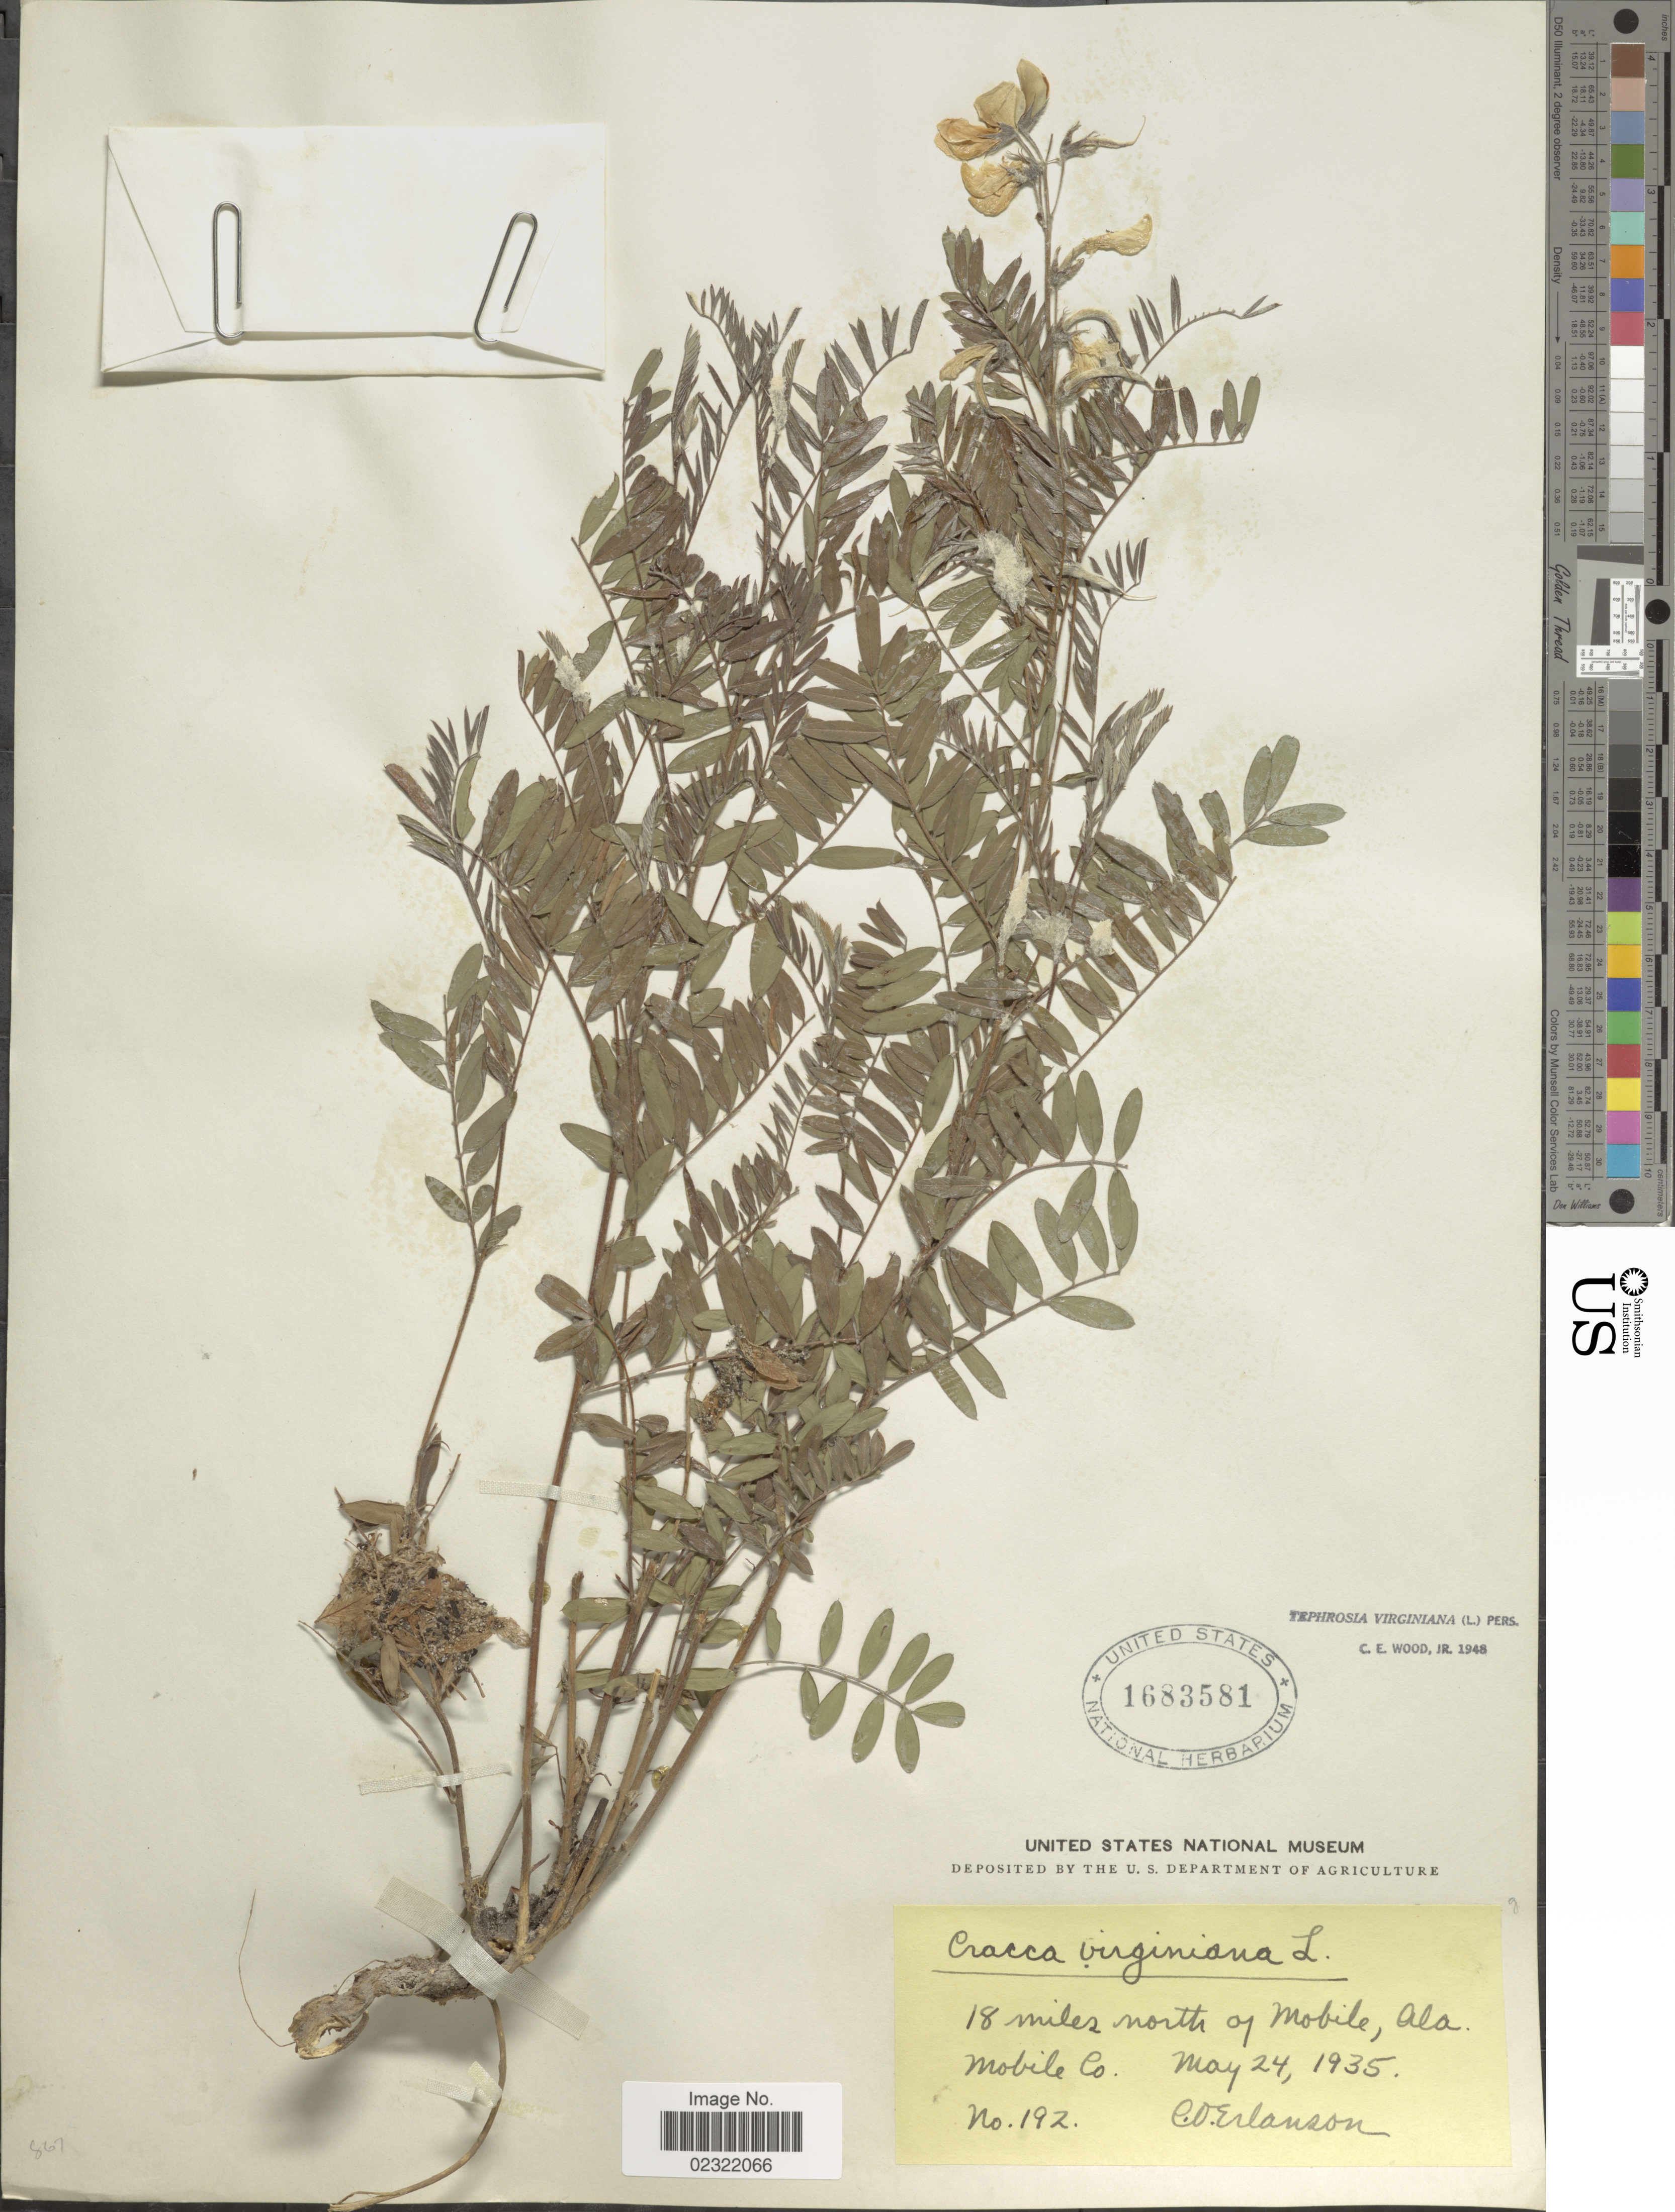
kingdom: Plantae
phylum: Tracheophyta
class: Magnoliopsida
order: Fabales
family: Fabaceae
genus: Tephrosia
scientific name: Tephrosia virginiana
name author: (L.) Pers.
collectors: C. O. Erlanson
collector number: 192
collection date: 1935-05-24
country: United States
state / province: Alabama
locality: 18 miles north of Mobile, Mobile Co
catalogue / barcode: US 1683581